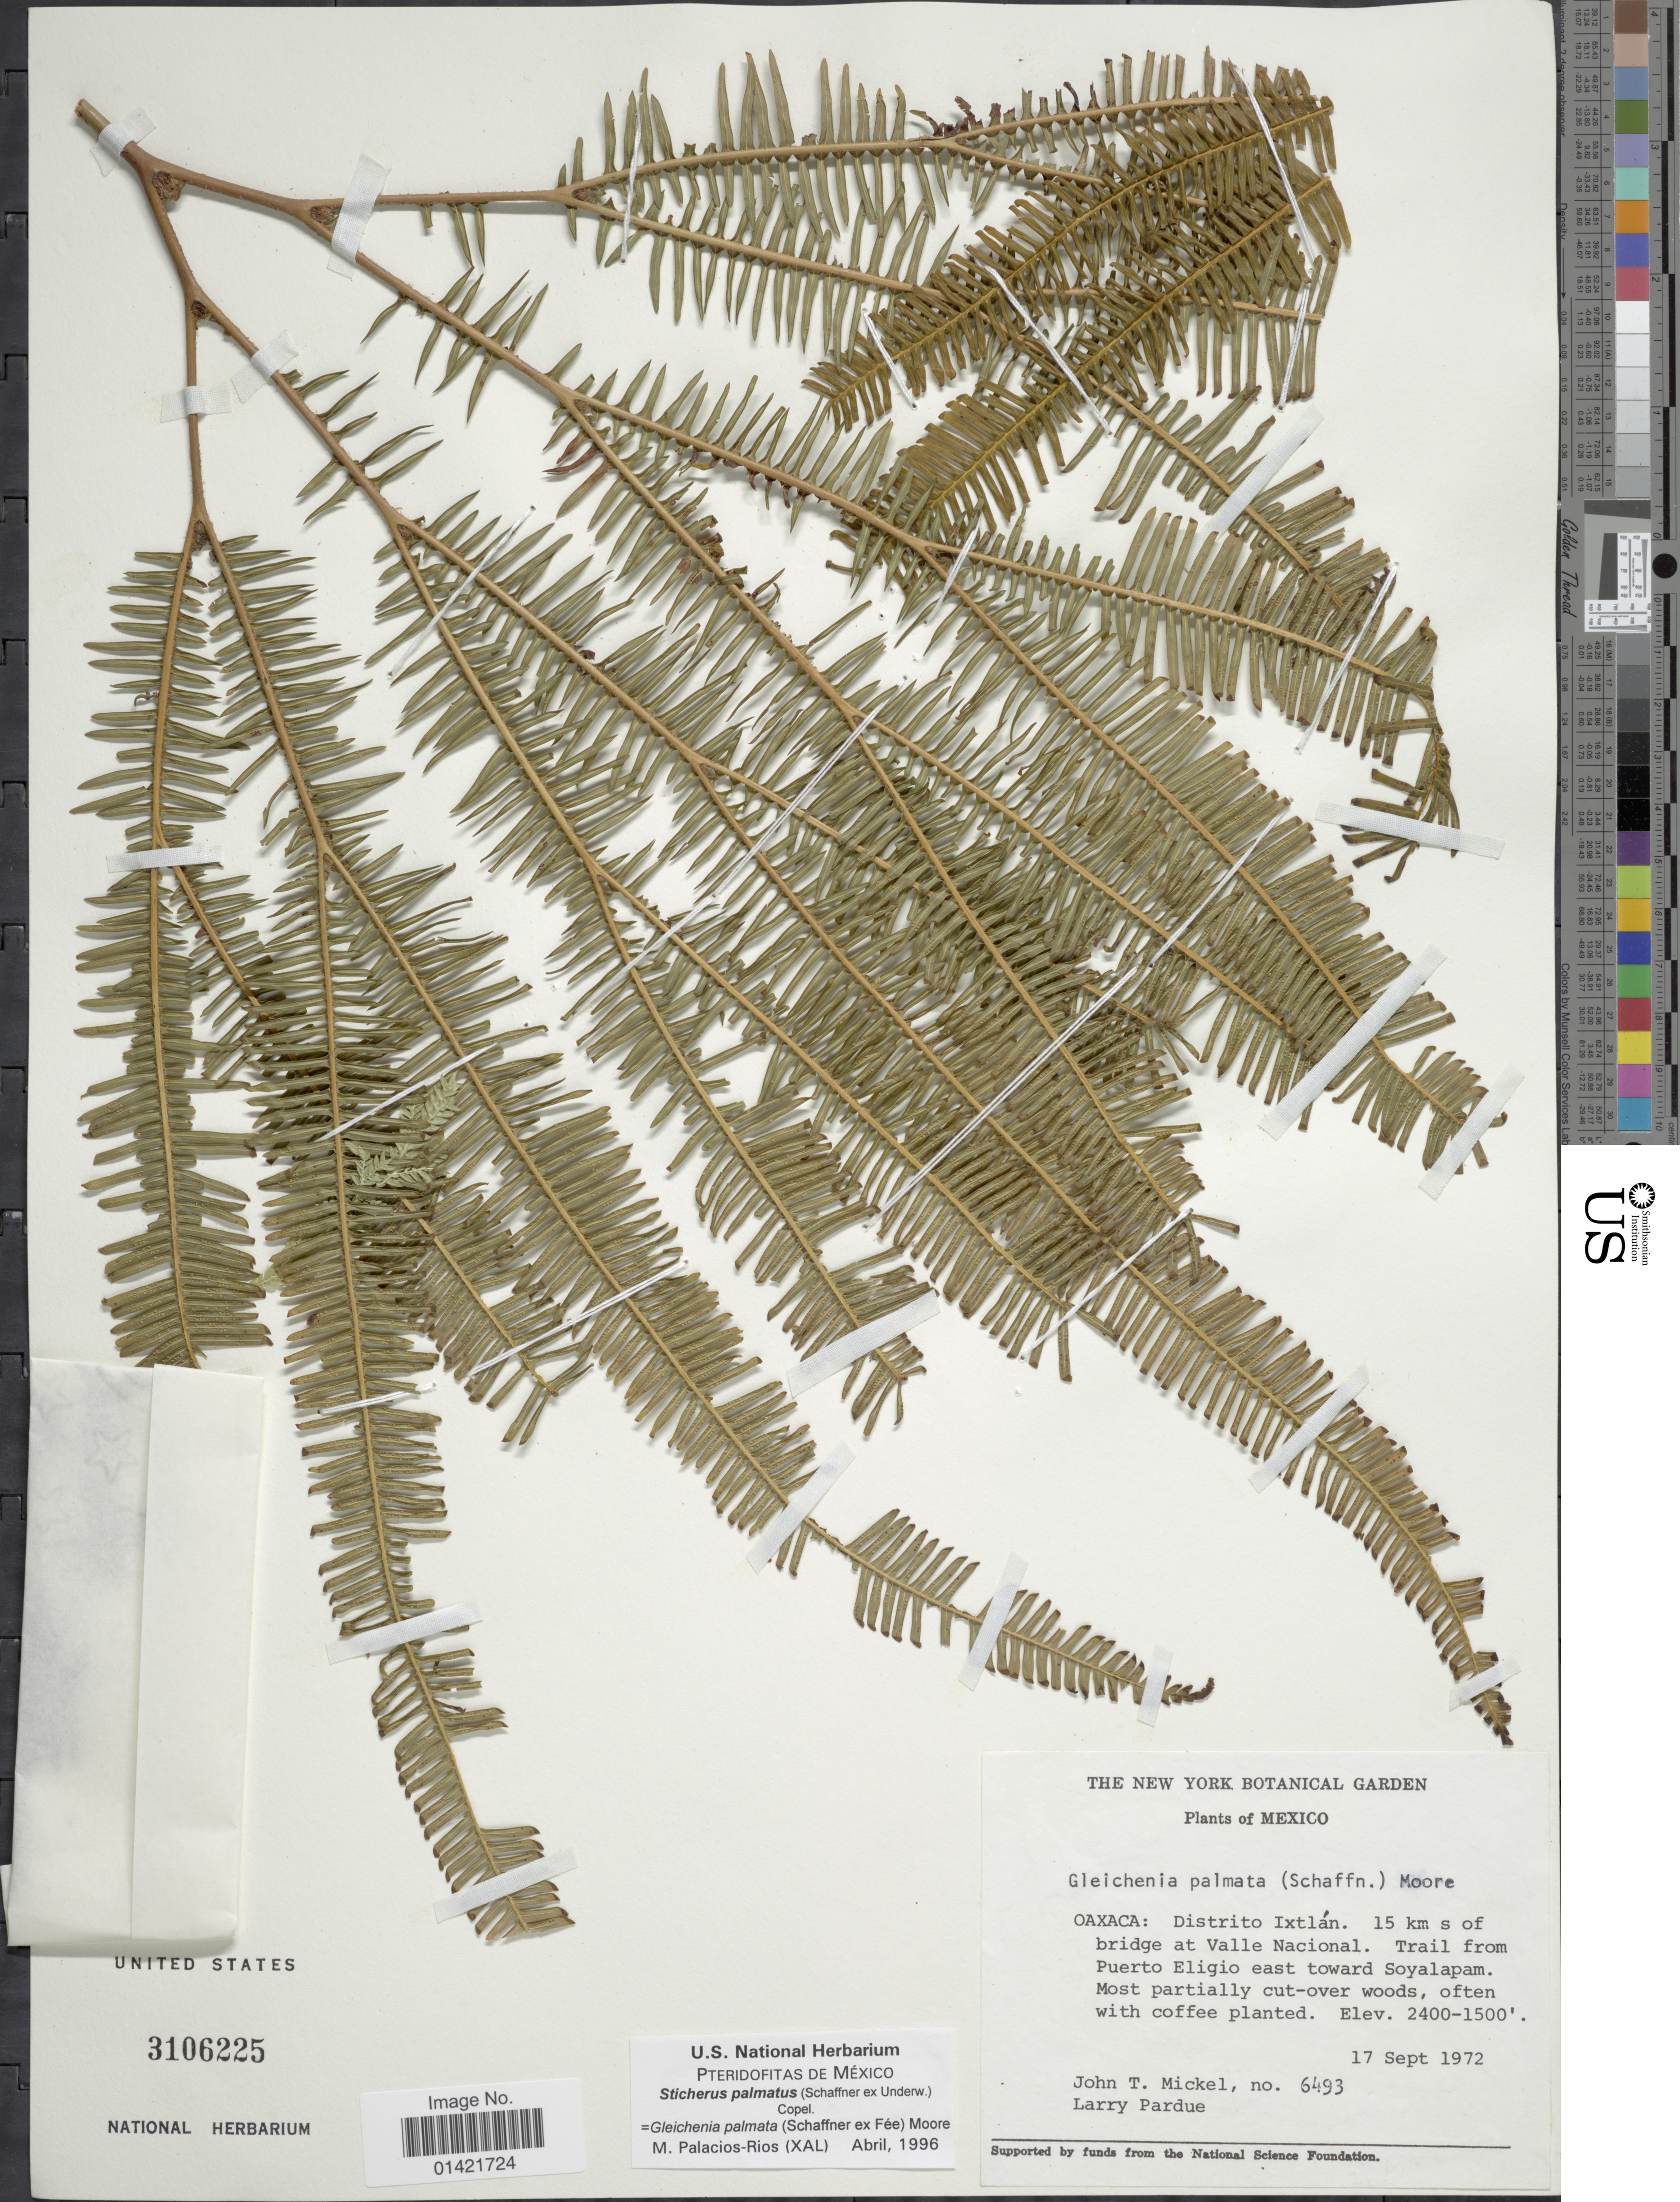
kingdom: Plantae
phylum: Tracheophyta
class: Polypodiopsida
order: Gleicheniales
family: Gleicheniaceae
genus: Sticherus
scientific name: Sticherus furcatus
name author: (L.) Ching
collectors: J. T. Mickel & L. Pardue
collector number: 6493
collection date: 1972-09-17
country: Mexico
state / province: Oaxaca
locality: Distrito Ixtlan. 15 km s of bridge at Valle Nacional. Trail from Puerto Eligio east toward Soyalapam.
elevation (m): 457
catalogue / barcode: US 3106225